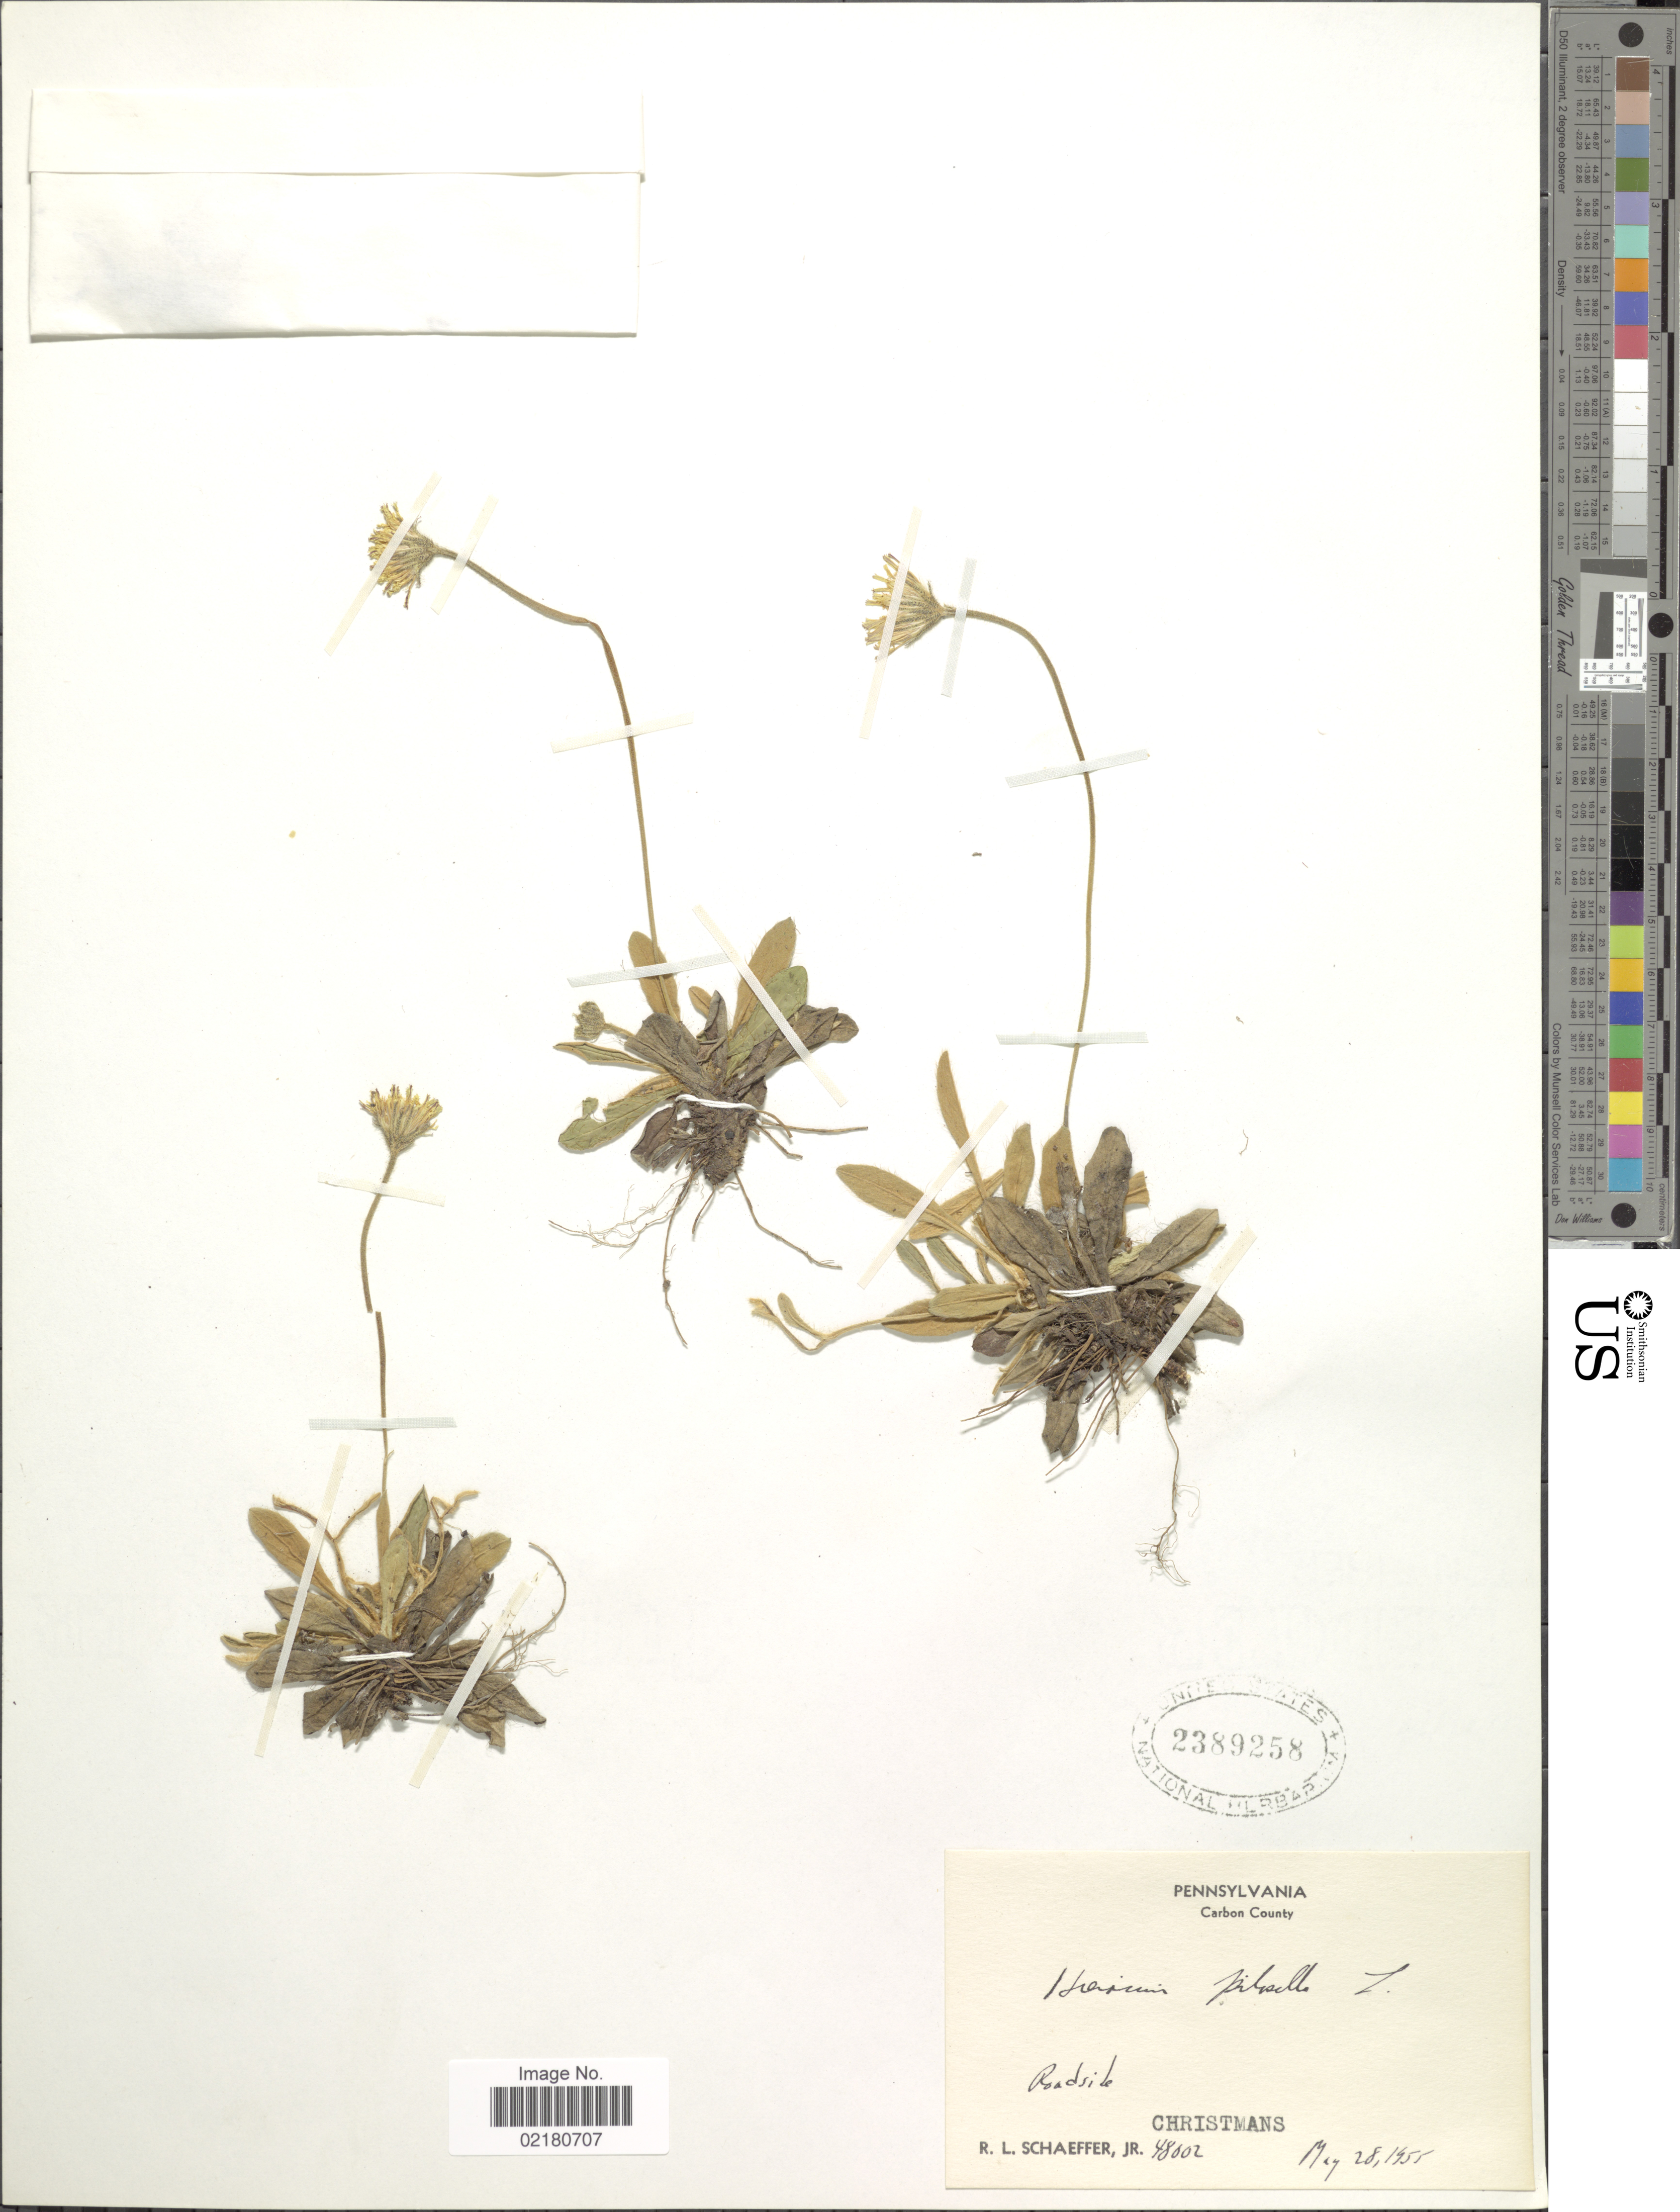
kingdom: Plantae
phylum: Tracheophyta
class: Magnoliopsida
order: Asterales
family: Asteraceae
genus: Pilosella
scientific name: Pilosella officinarum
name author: Vaill.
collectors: R. L. Schaeffer Jr.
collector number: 48002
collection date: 1955-05-28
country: United States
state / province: Pennsylvania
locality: Pennsylvania, Carbon County Christmans, Roadsik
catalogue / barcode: US 2389258